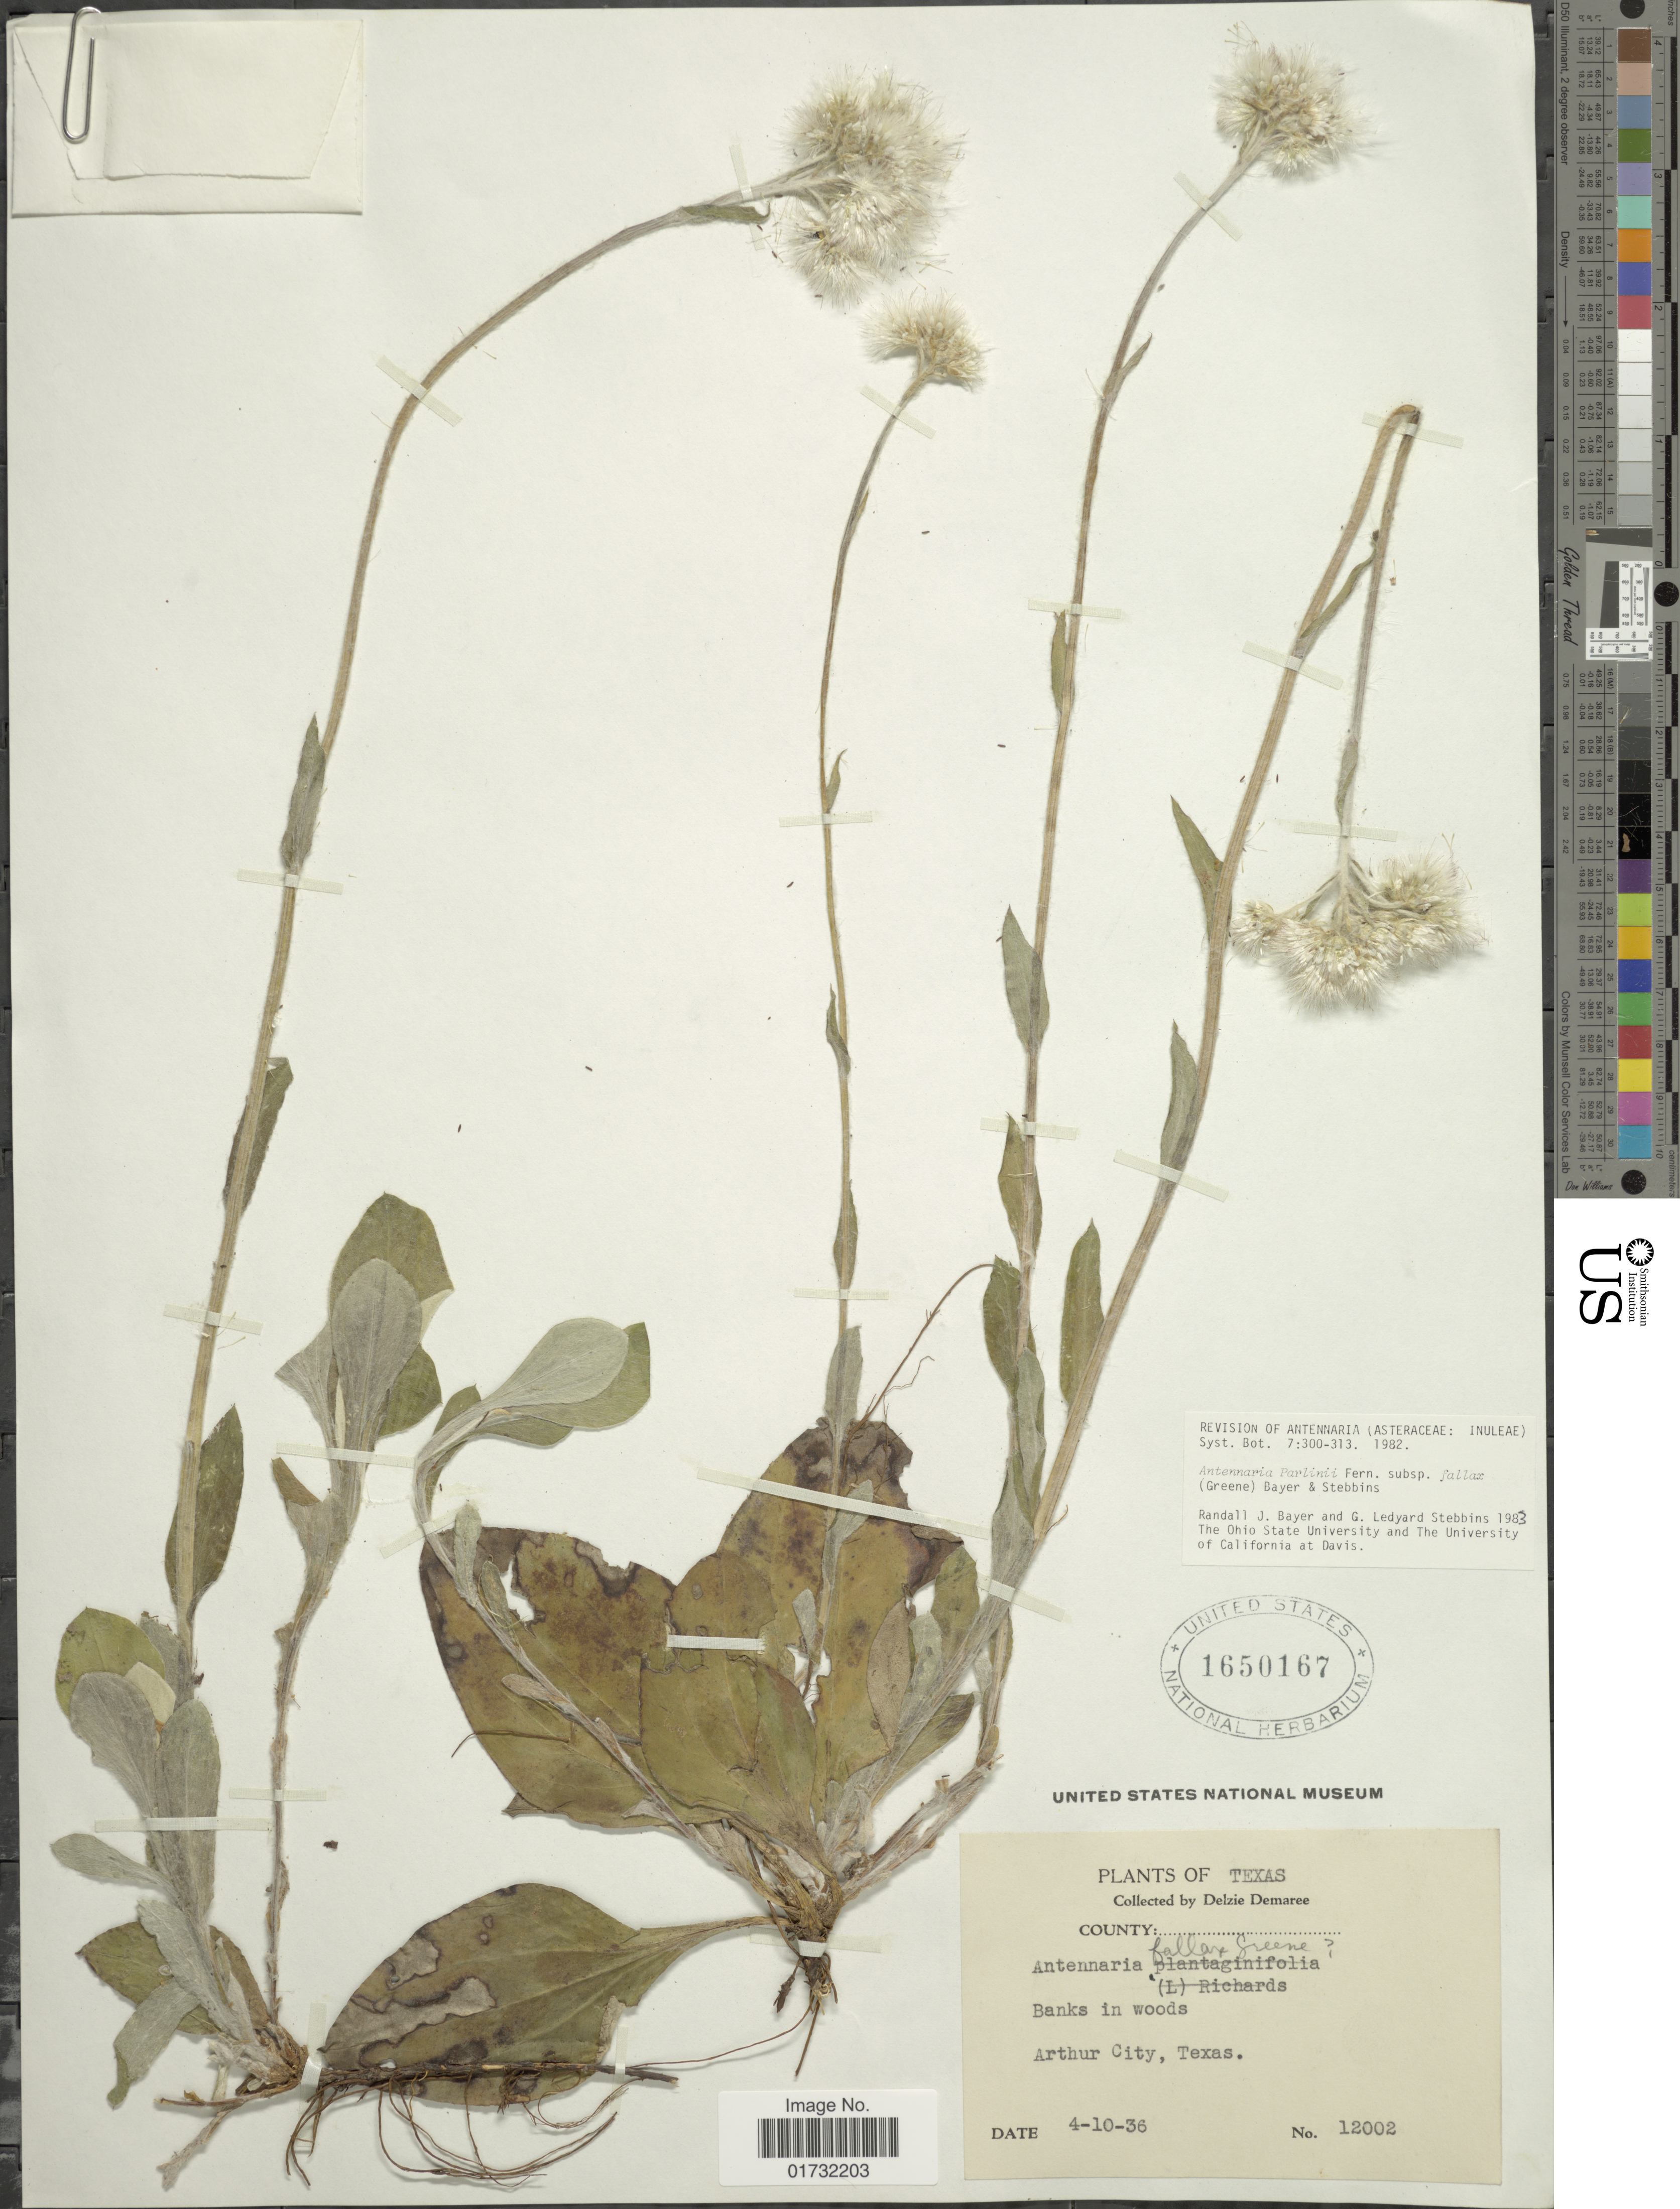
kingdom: Plantae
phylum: Tracheophyta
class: Magnoliopsida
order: Asterales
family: Asteraceae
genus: Antennaria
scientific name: Antennaria parlinii subsp. fallax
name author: (Greene) R.J. Bayer & Stebbins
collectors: D. Demaree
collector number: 12002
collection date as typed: Transcribed d/m/y: 10/4/36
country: United States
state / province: Texas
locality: Arthur City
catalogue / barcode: US 1650167